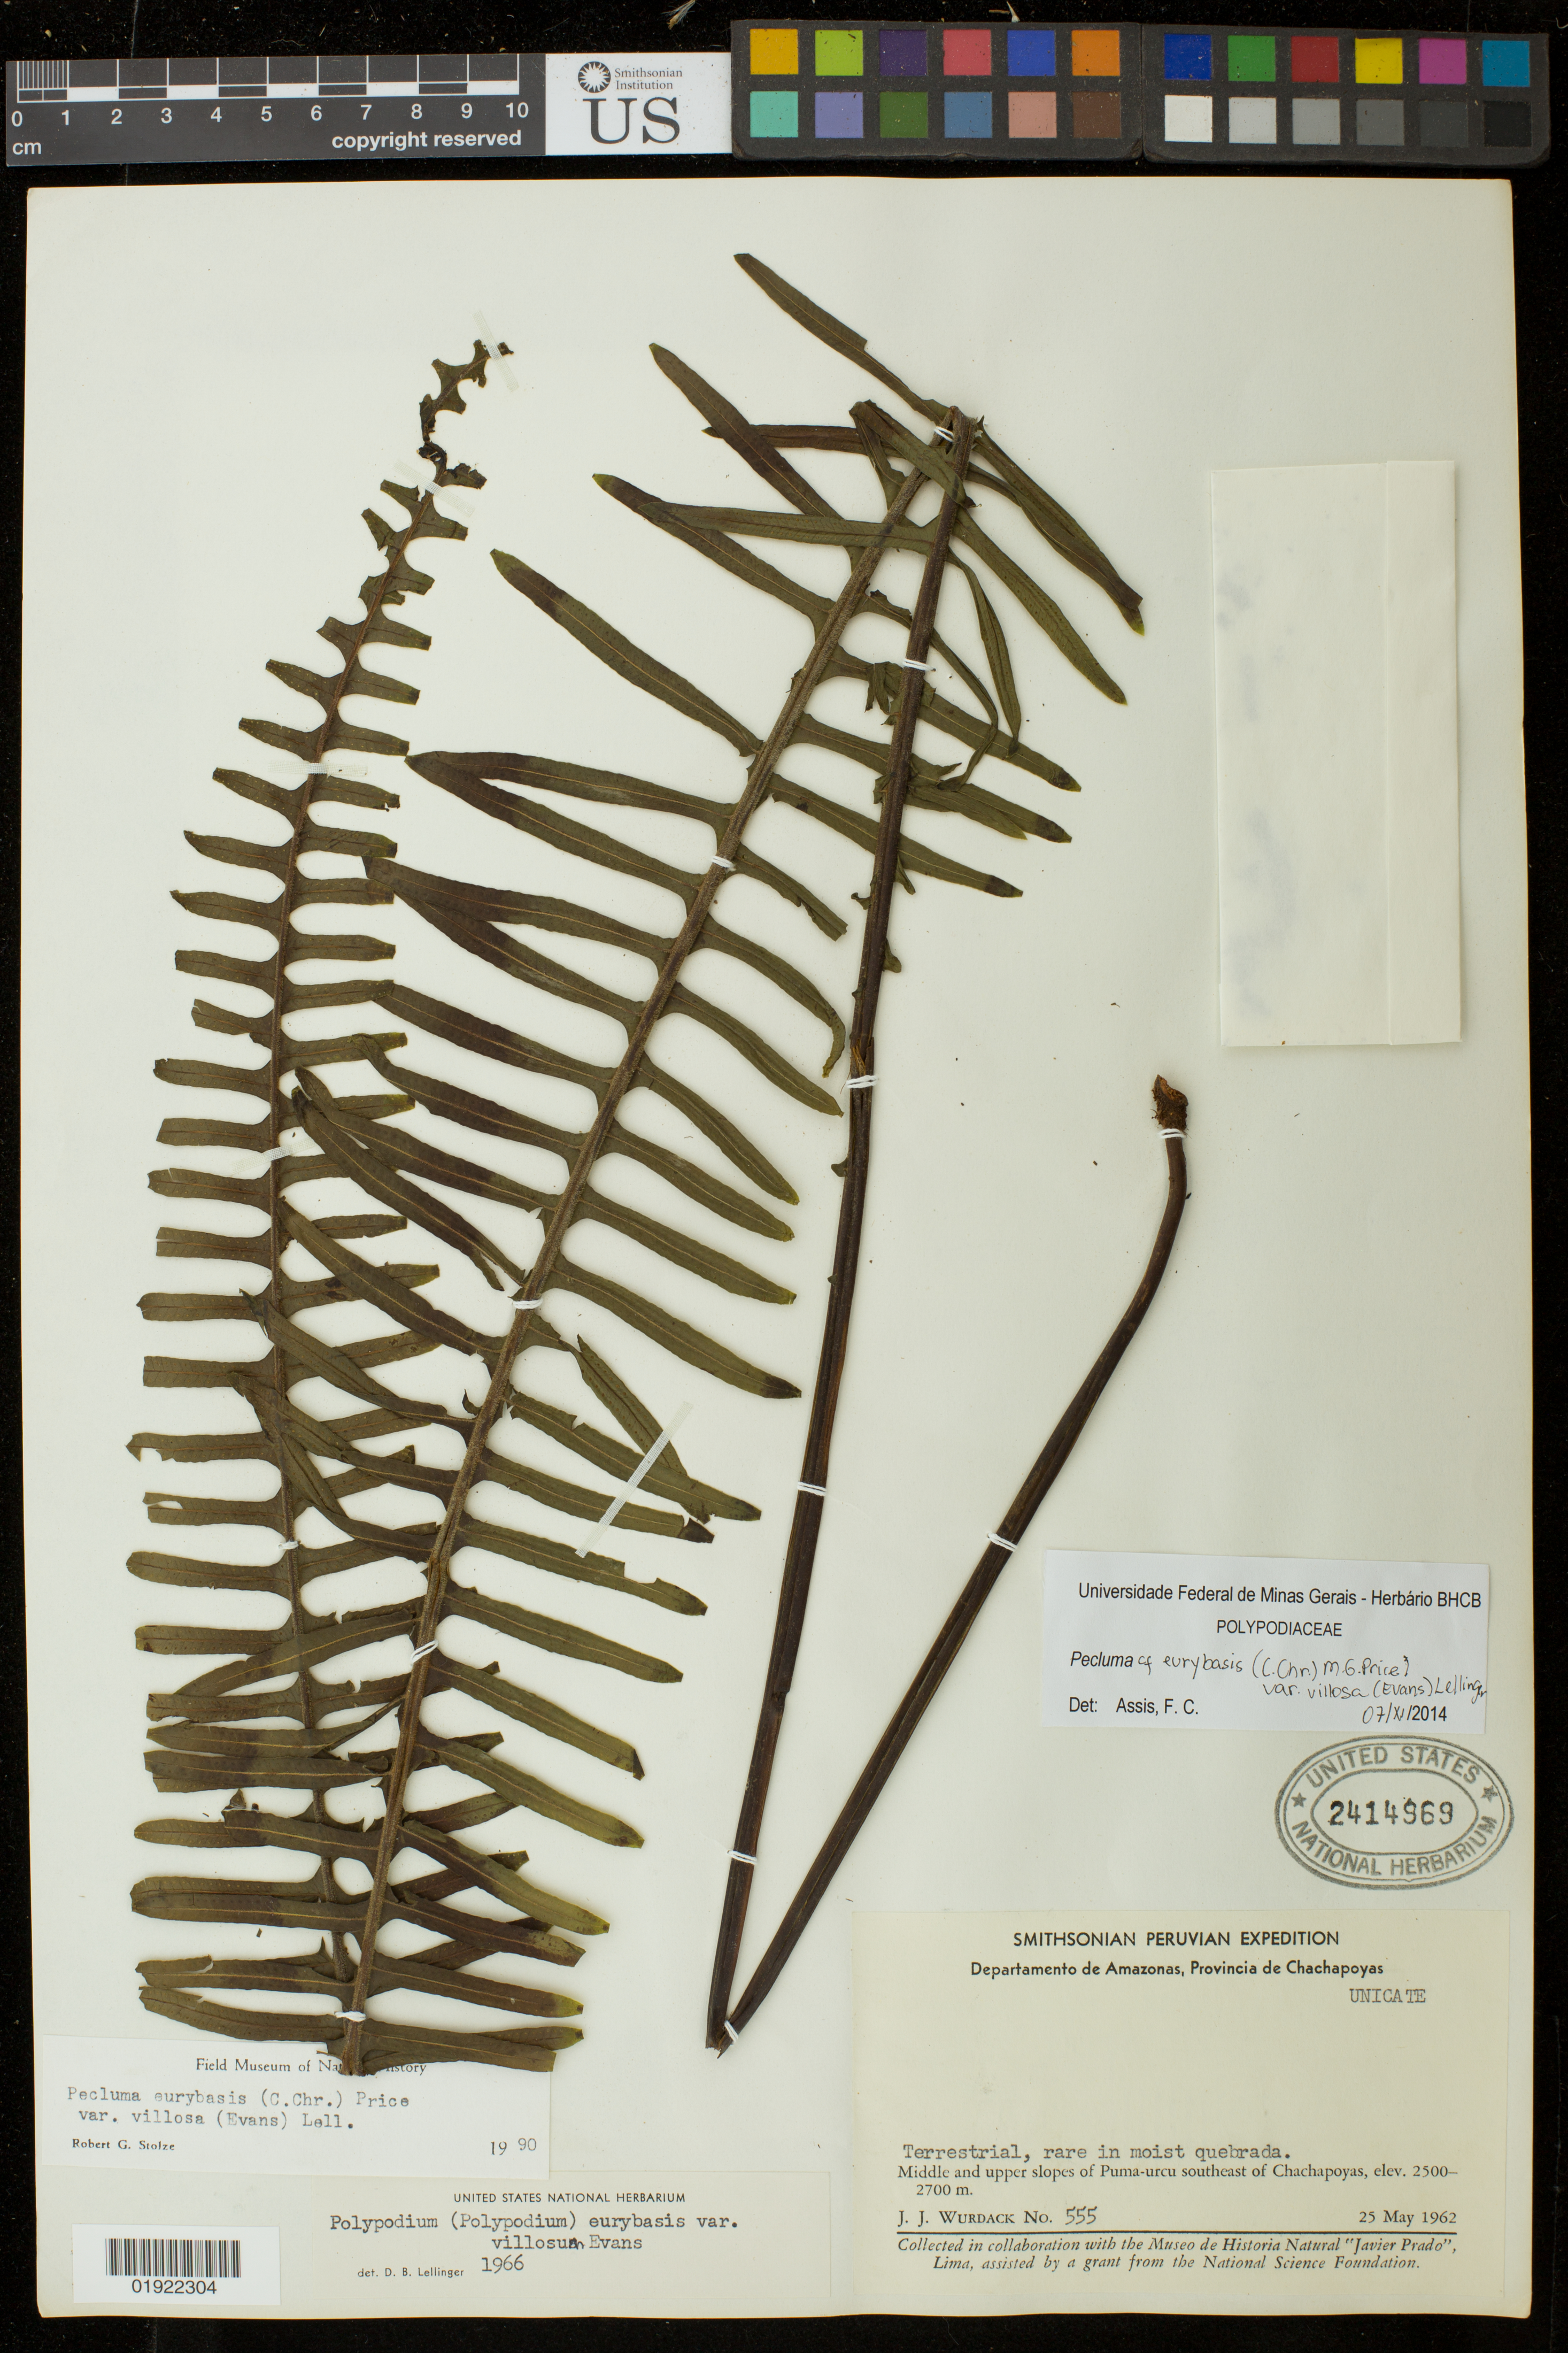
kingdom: Plantae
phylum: Tracheophyta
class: Polypodiopsida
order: Polypodiales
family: Polypodiaceae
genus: Pecluma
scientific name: Pecluma eurybasis var. villosa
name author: (A.M. Evans) Lellinger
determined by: Assis, F. C.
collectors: J. J. Wurdack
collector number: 555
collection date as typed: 25 May 1962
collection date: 1962-05-25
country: Peru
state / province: Amazonas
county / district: Chachapoyas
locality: Middle and upper slopes of Puma-urcu southeast of Chachapoyas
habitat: rare in moist quebrada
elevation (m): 2500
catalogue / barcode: US 2414969